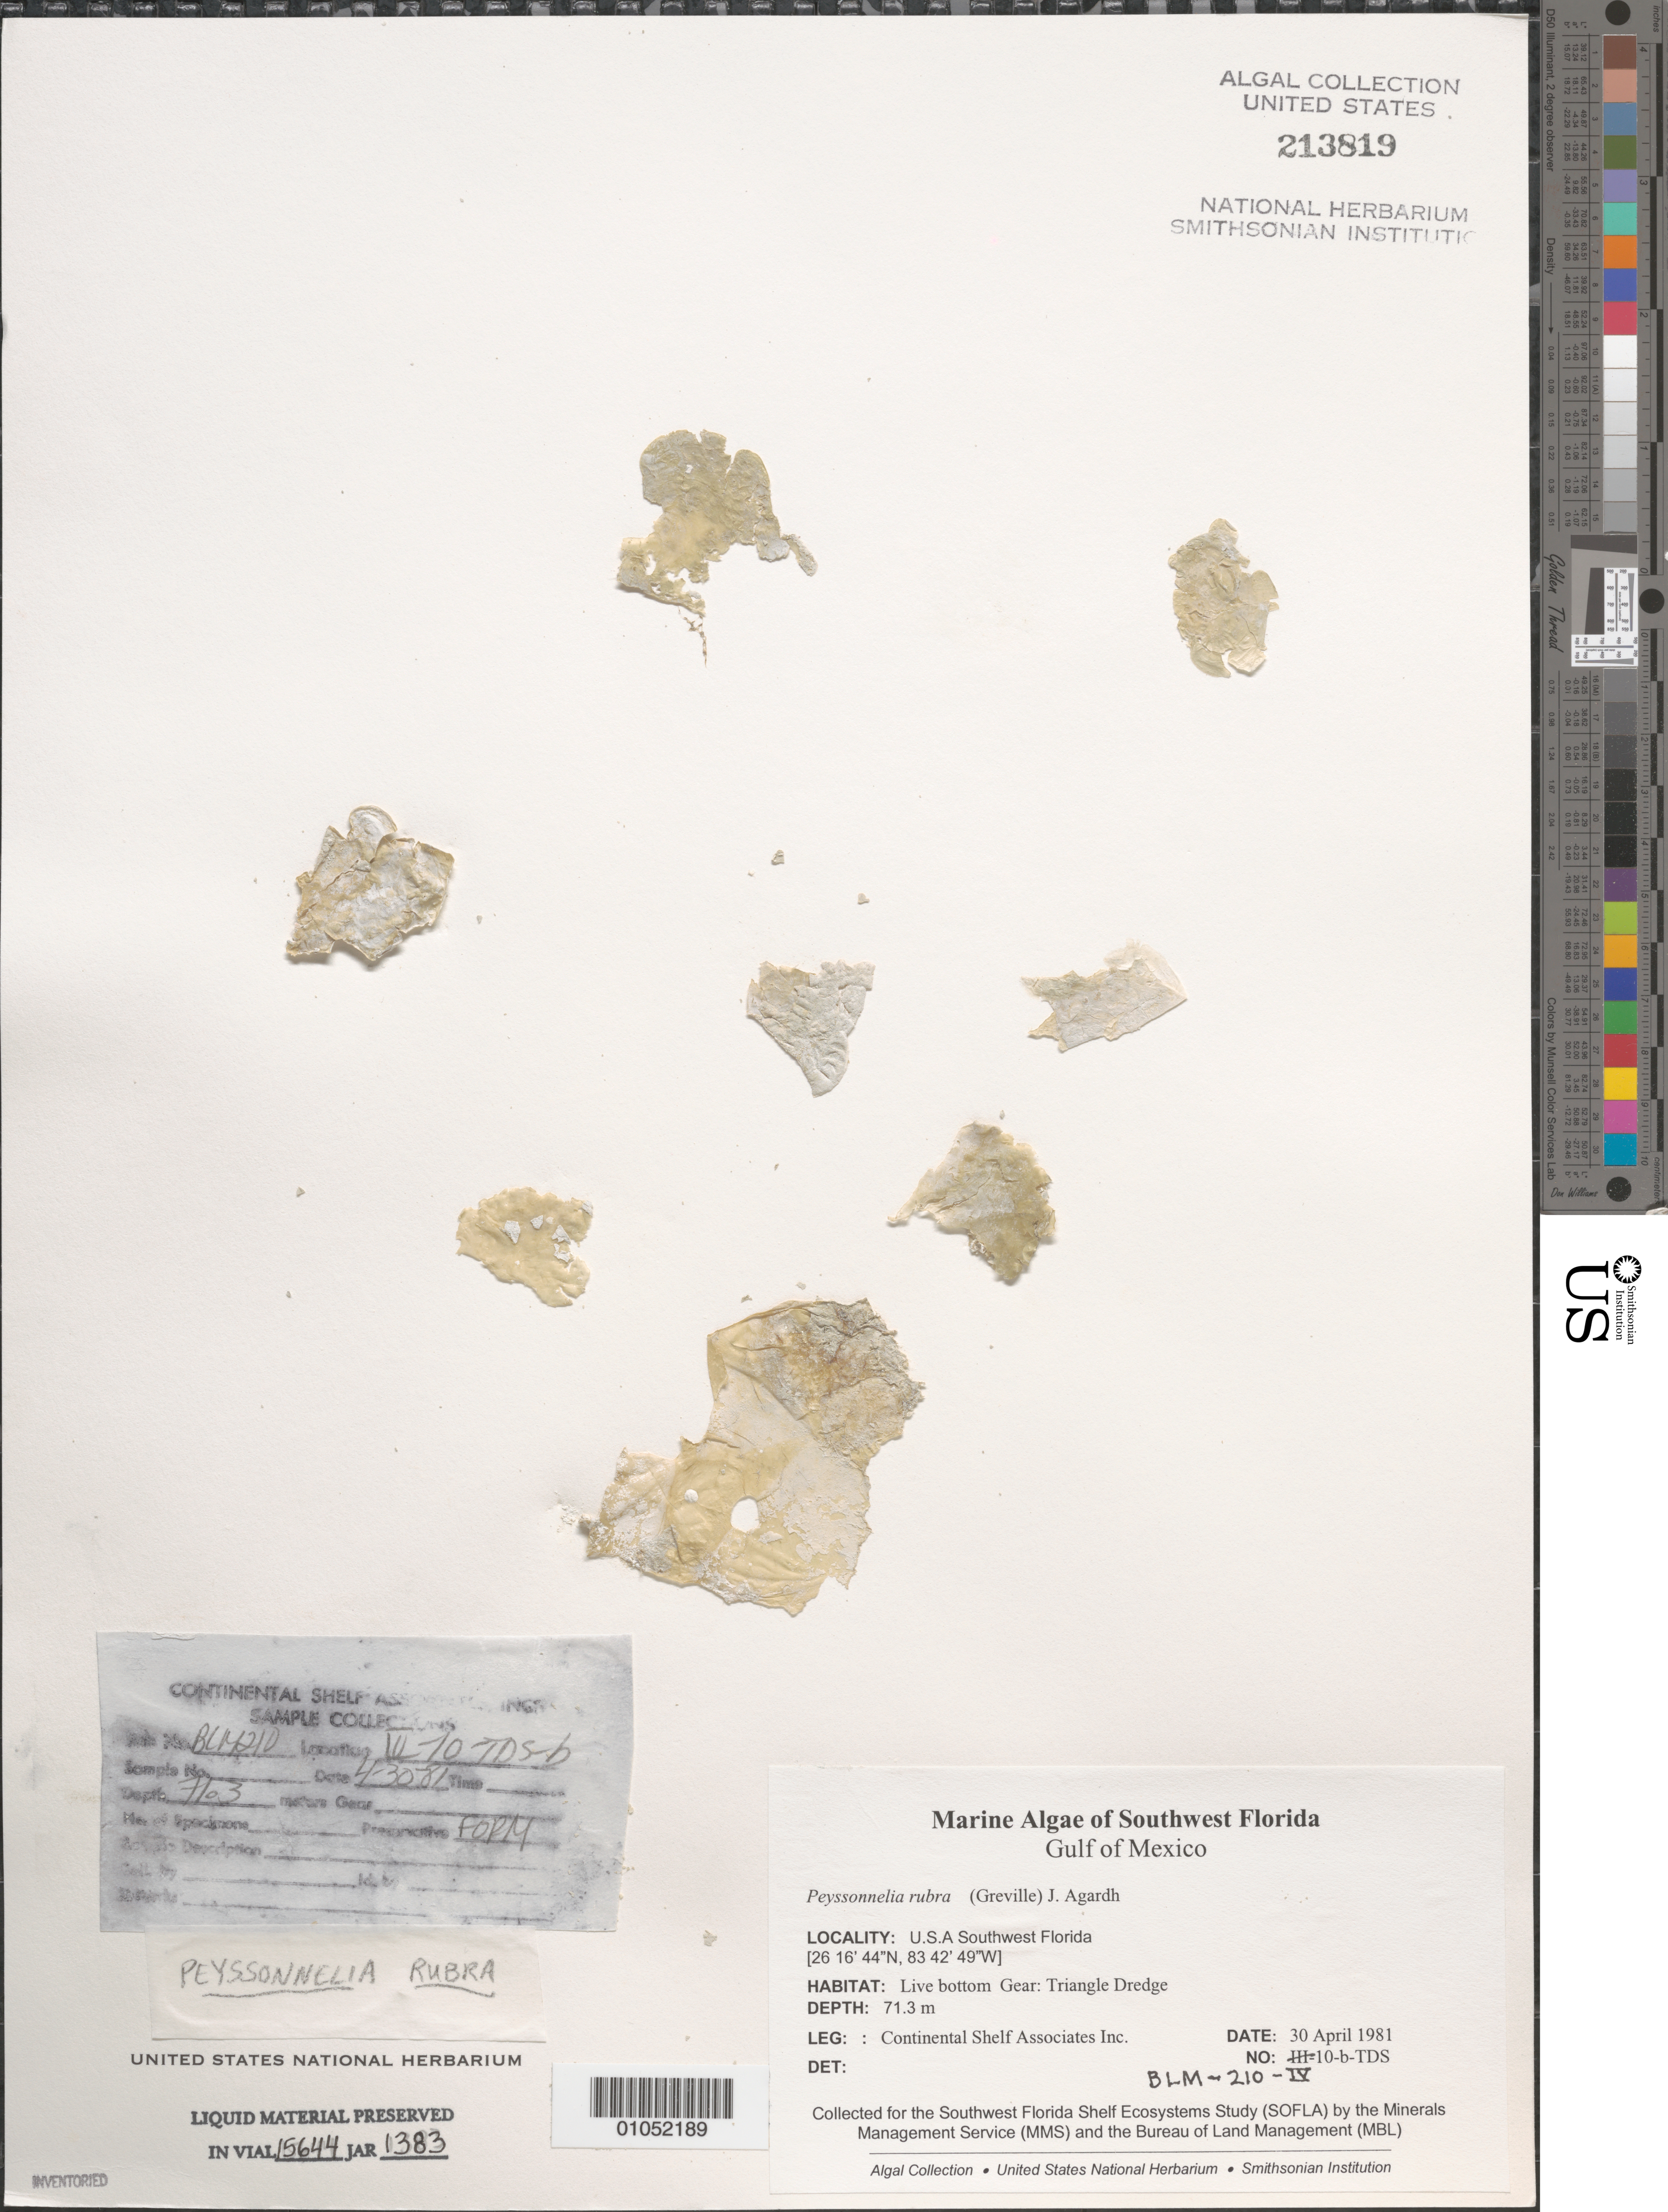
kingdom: Plantae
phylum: Rhodophyta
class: Florideophyceae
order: Peyssonneliales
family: Peyssonneliaceae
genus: Peyssonnelia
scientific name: Peyssonnelia rubra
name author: (Grev.) J. Agardh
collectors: Continental Shelf Associates for the MMS/BLM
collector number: BLM-210-IV-10-B-TDS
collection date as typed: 30 Apr 1981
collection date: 1981-04-30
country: United States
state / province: Florida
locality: Gulf of Mexico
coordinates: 26 16'44"N, 83 42'49"W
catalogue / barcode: US 213819